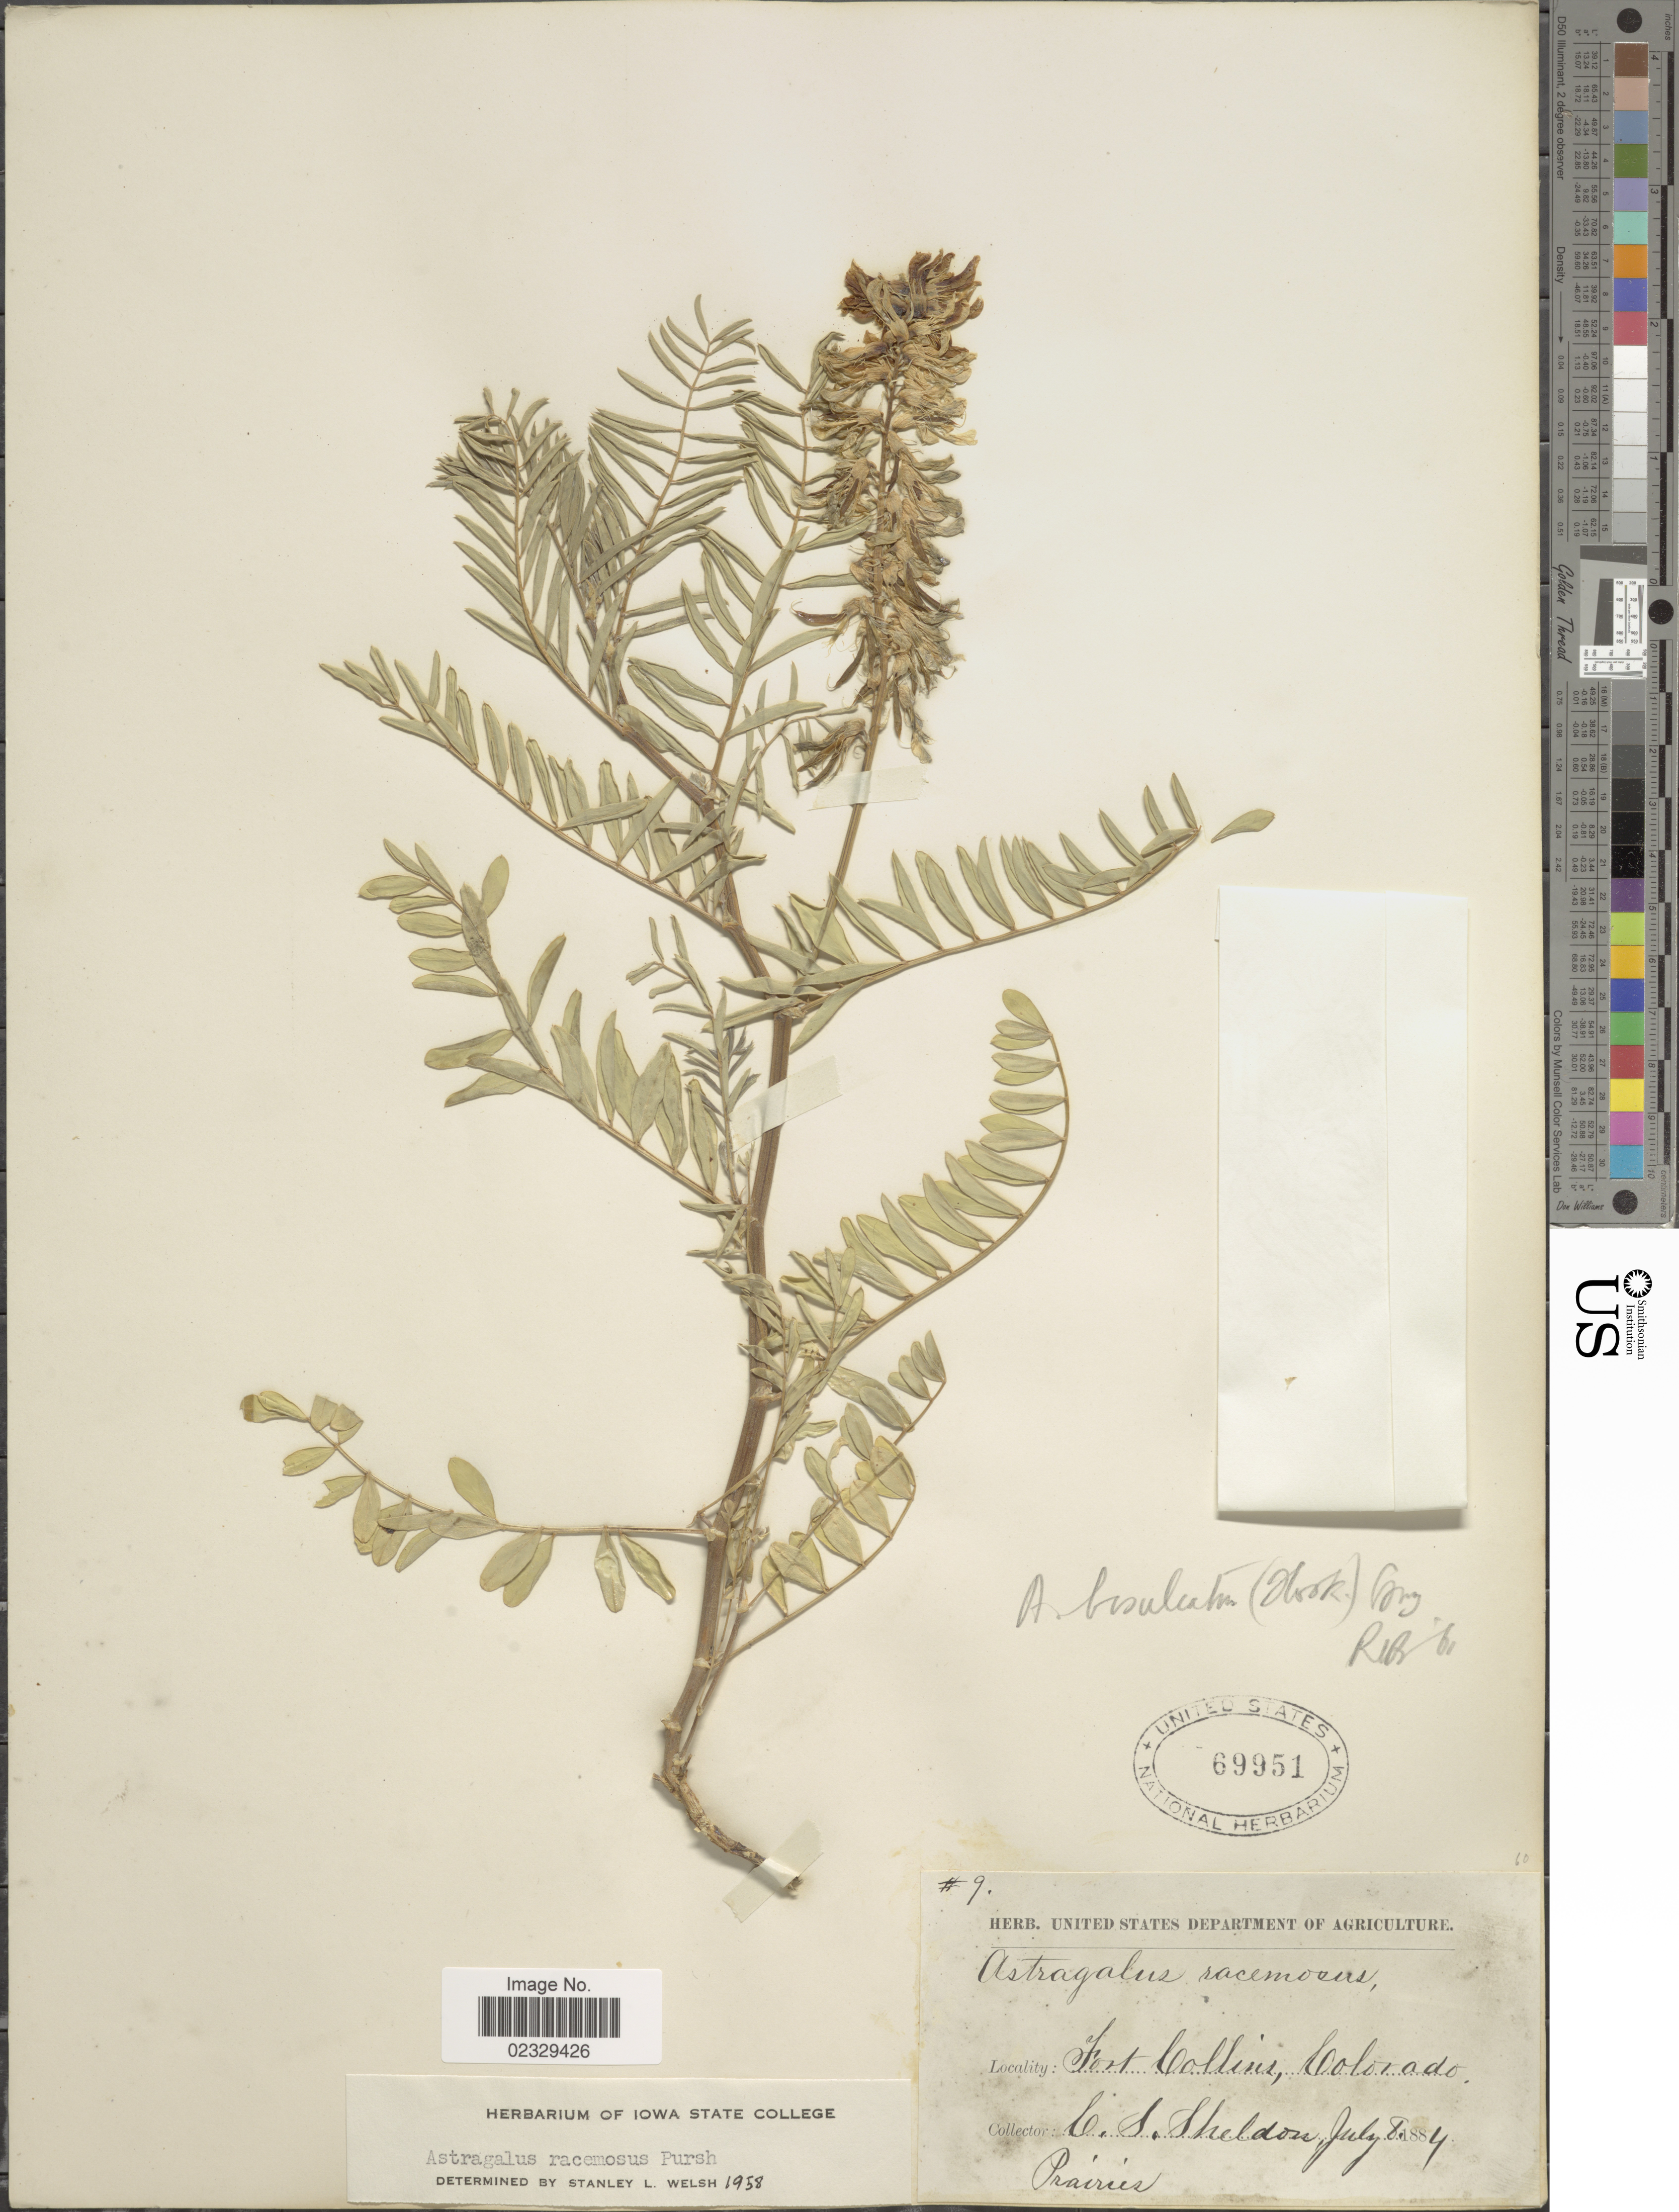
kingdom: Plantae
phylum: Tracheophyta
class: Magnoliopsida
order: Fabales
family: Fabaceae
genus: Astragalus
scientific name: Astragalus bisulcatus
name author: (Hook.) A. Gray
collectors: C. S. Sheldon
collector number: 9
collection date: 1884-07-08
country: United States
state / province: Colorado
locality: Fort Collins, Prairies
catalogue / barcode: US 69951